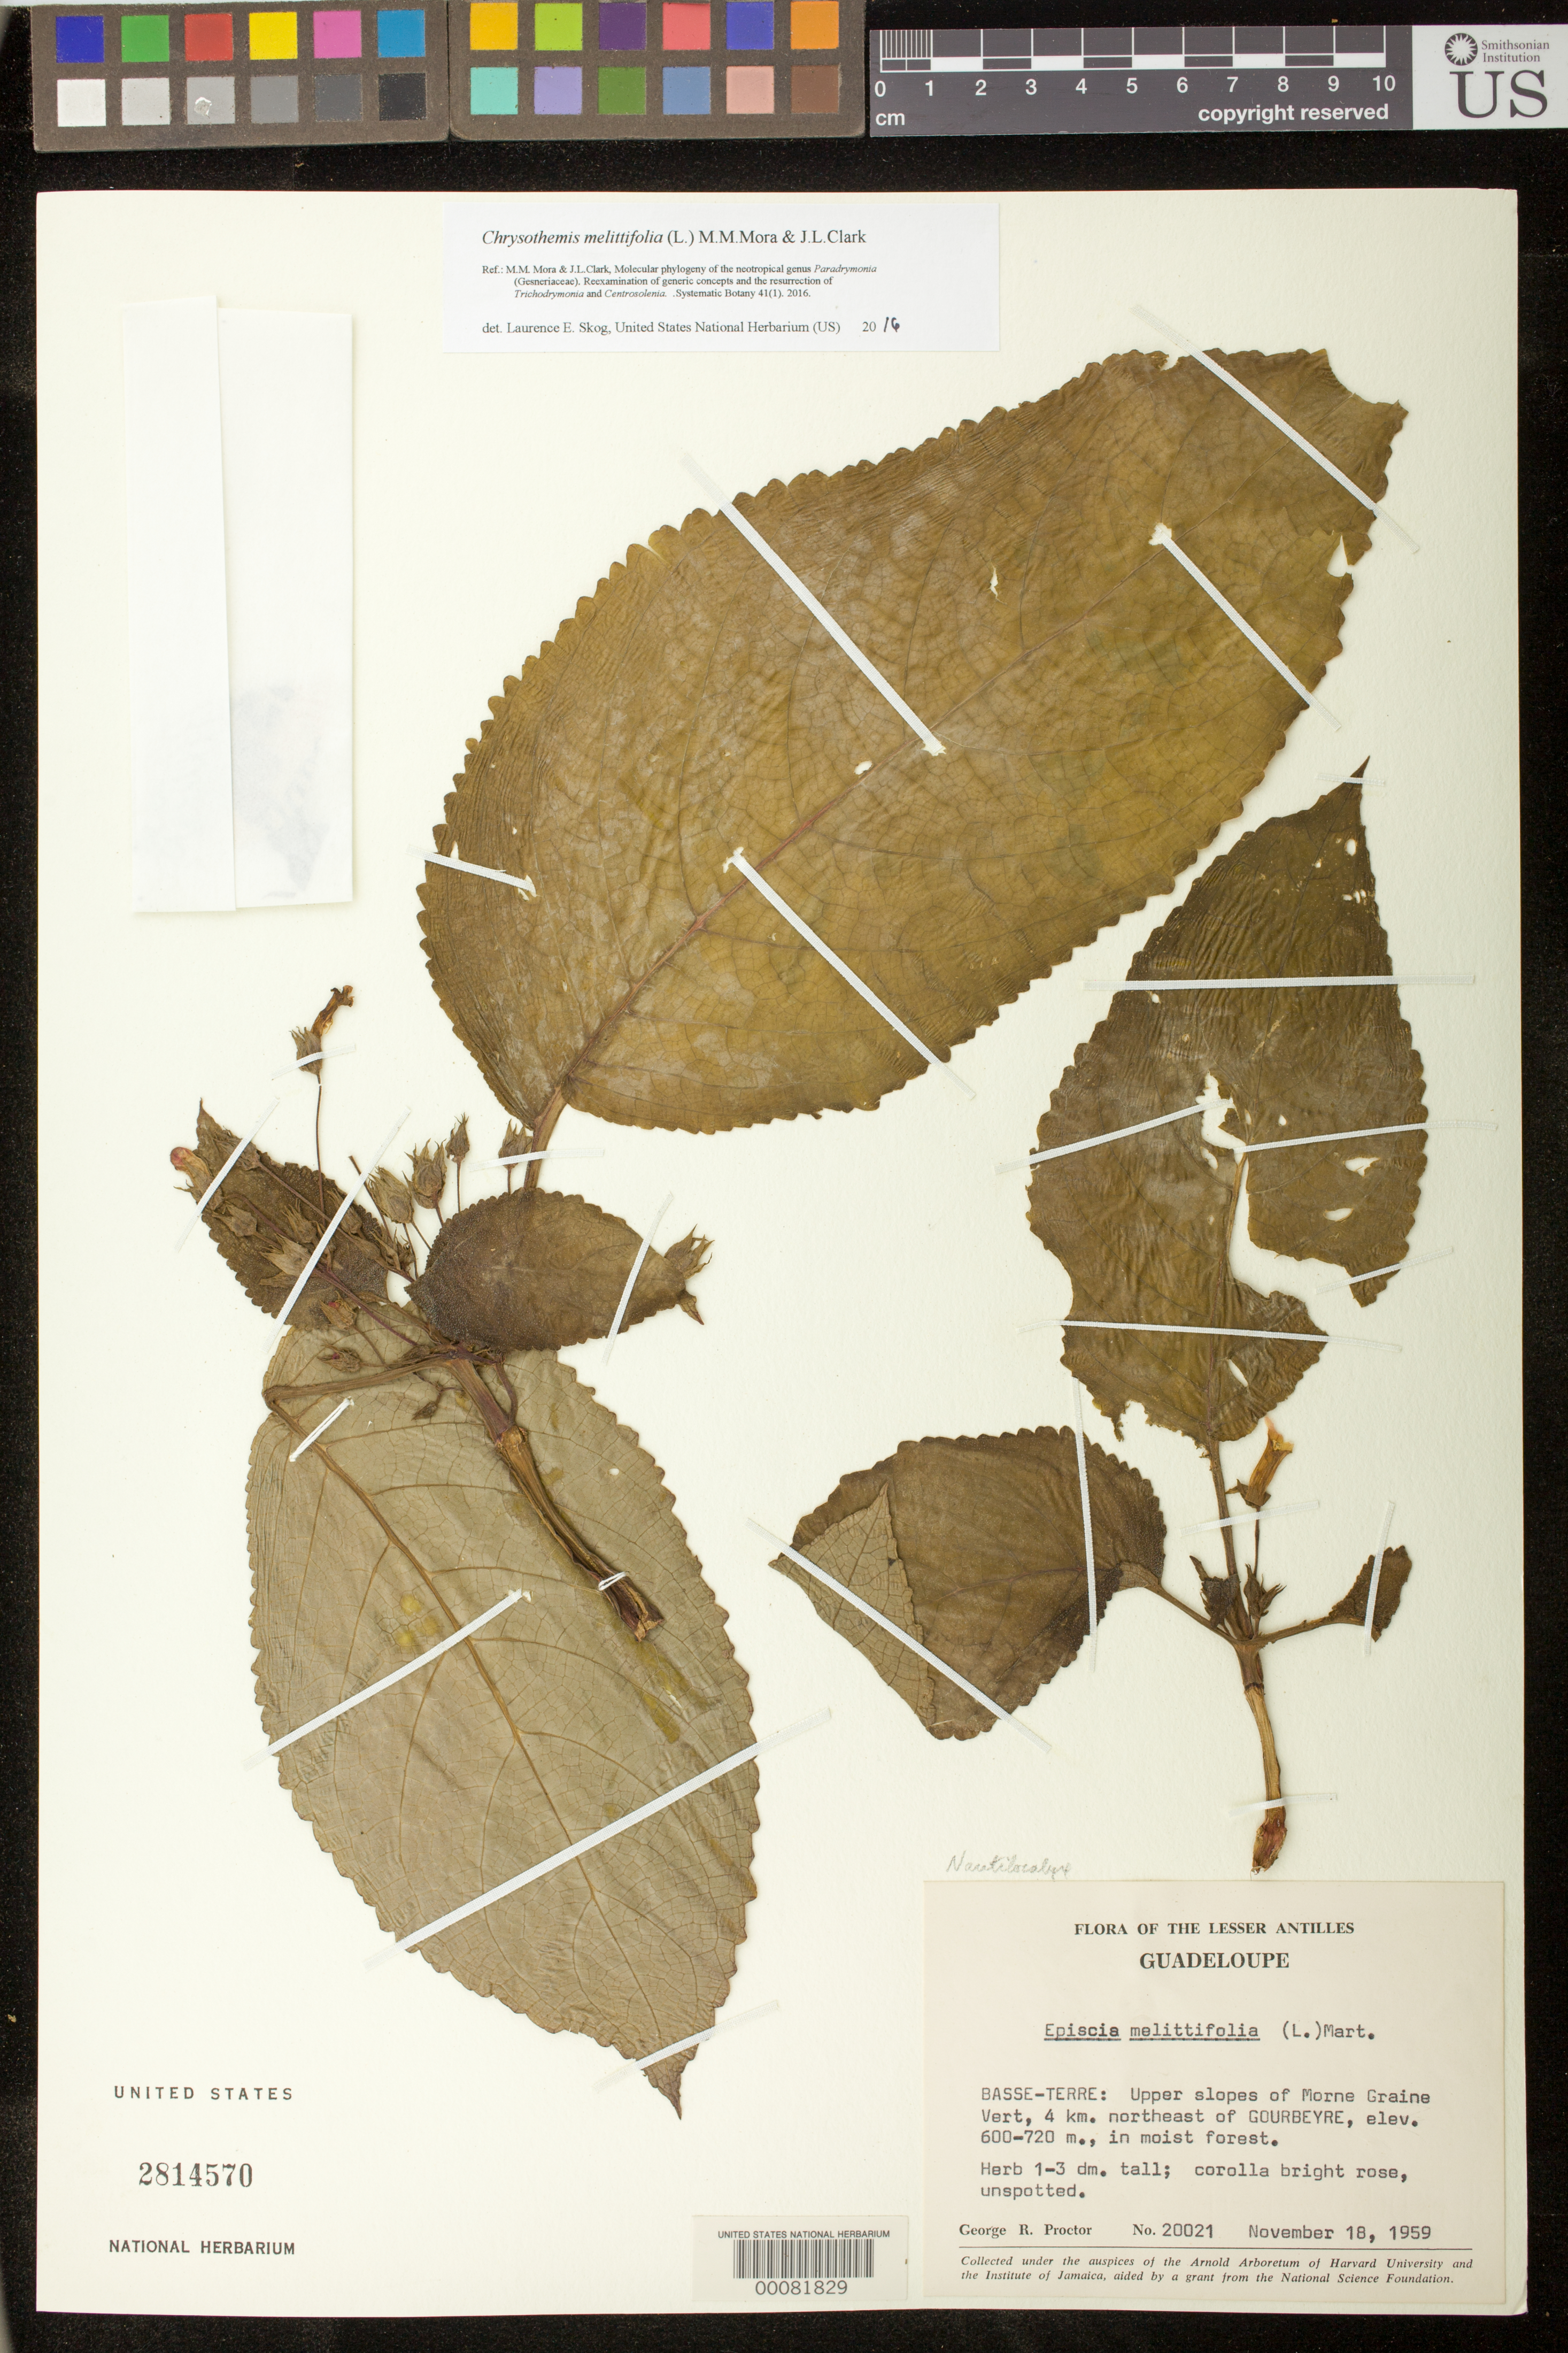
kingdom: Plantae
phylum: Tracheophyta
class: Magnoliopsida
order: Lamiales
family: Gesneriaceae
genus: Chrysothemis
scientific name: Chrysothemis melittifolia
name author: (L.) M.M. Mora & J.L. Clark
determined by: Skog, Laurence E.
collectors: G. R. Proctor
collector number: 20021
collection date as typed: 18 Nov 1959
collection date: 1959-11-18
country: Guadeloupe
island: Basse Terre [Guadeloupe]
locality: Upper slopes of Morne Graine Vert, 4 km NE of Gourbeyre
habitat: In moist forest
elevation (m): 600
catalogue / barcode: US 2814570